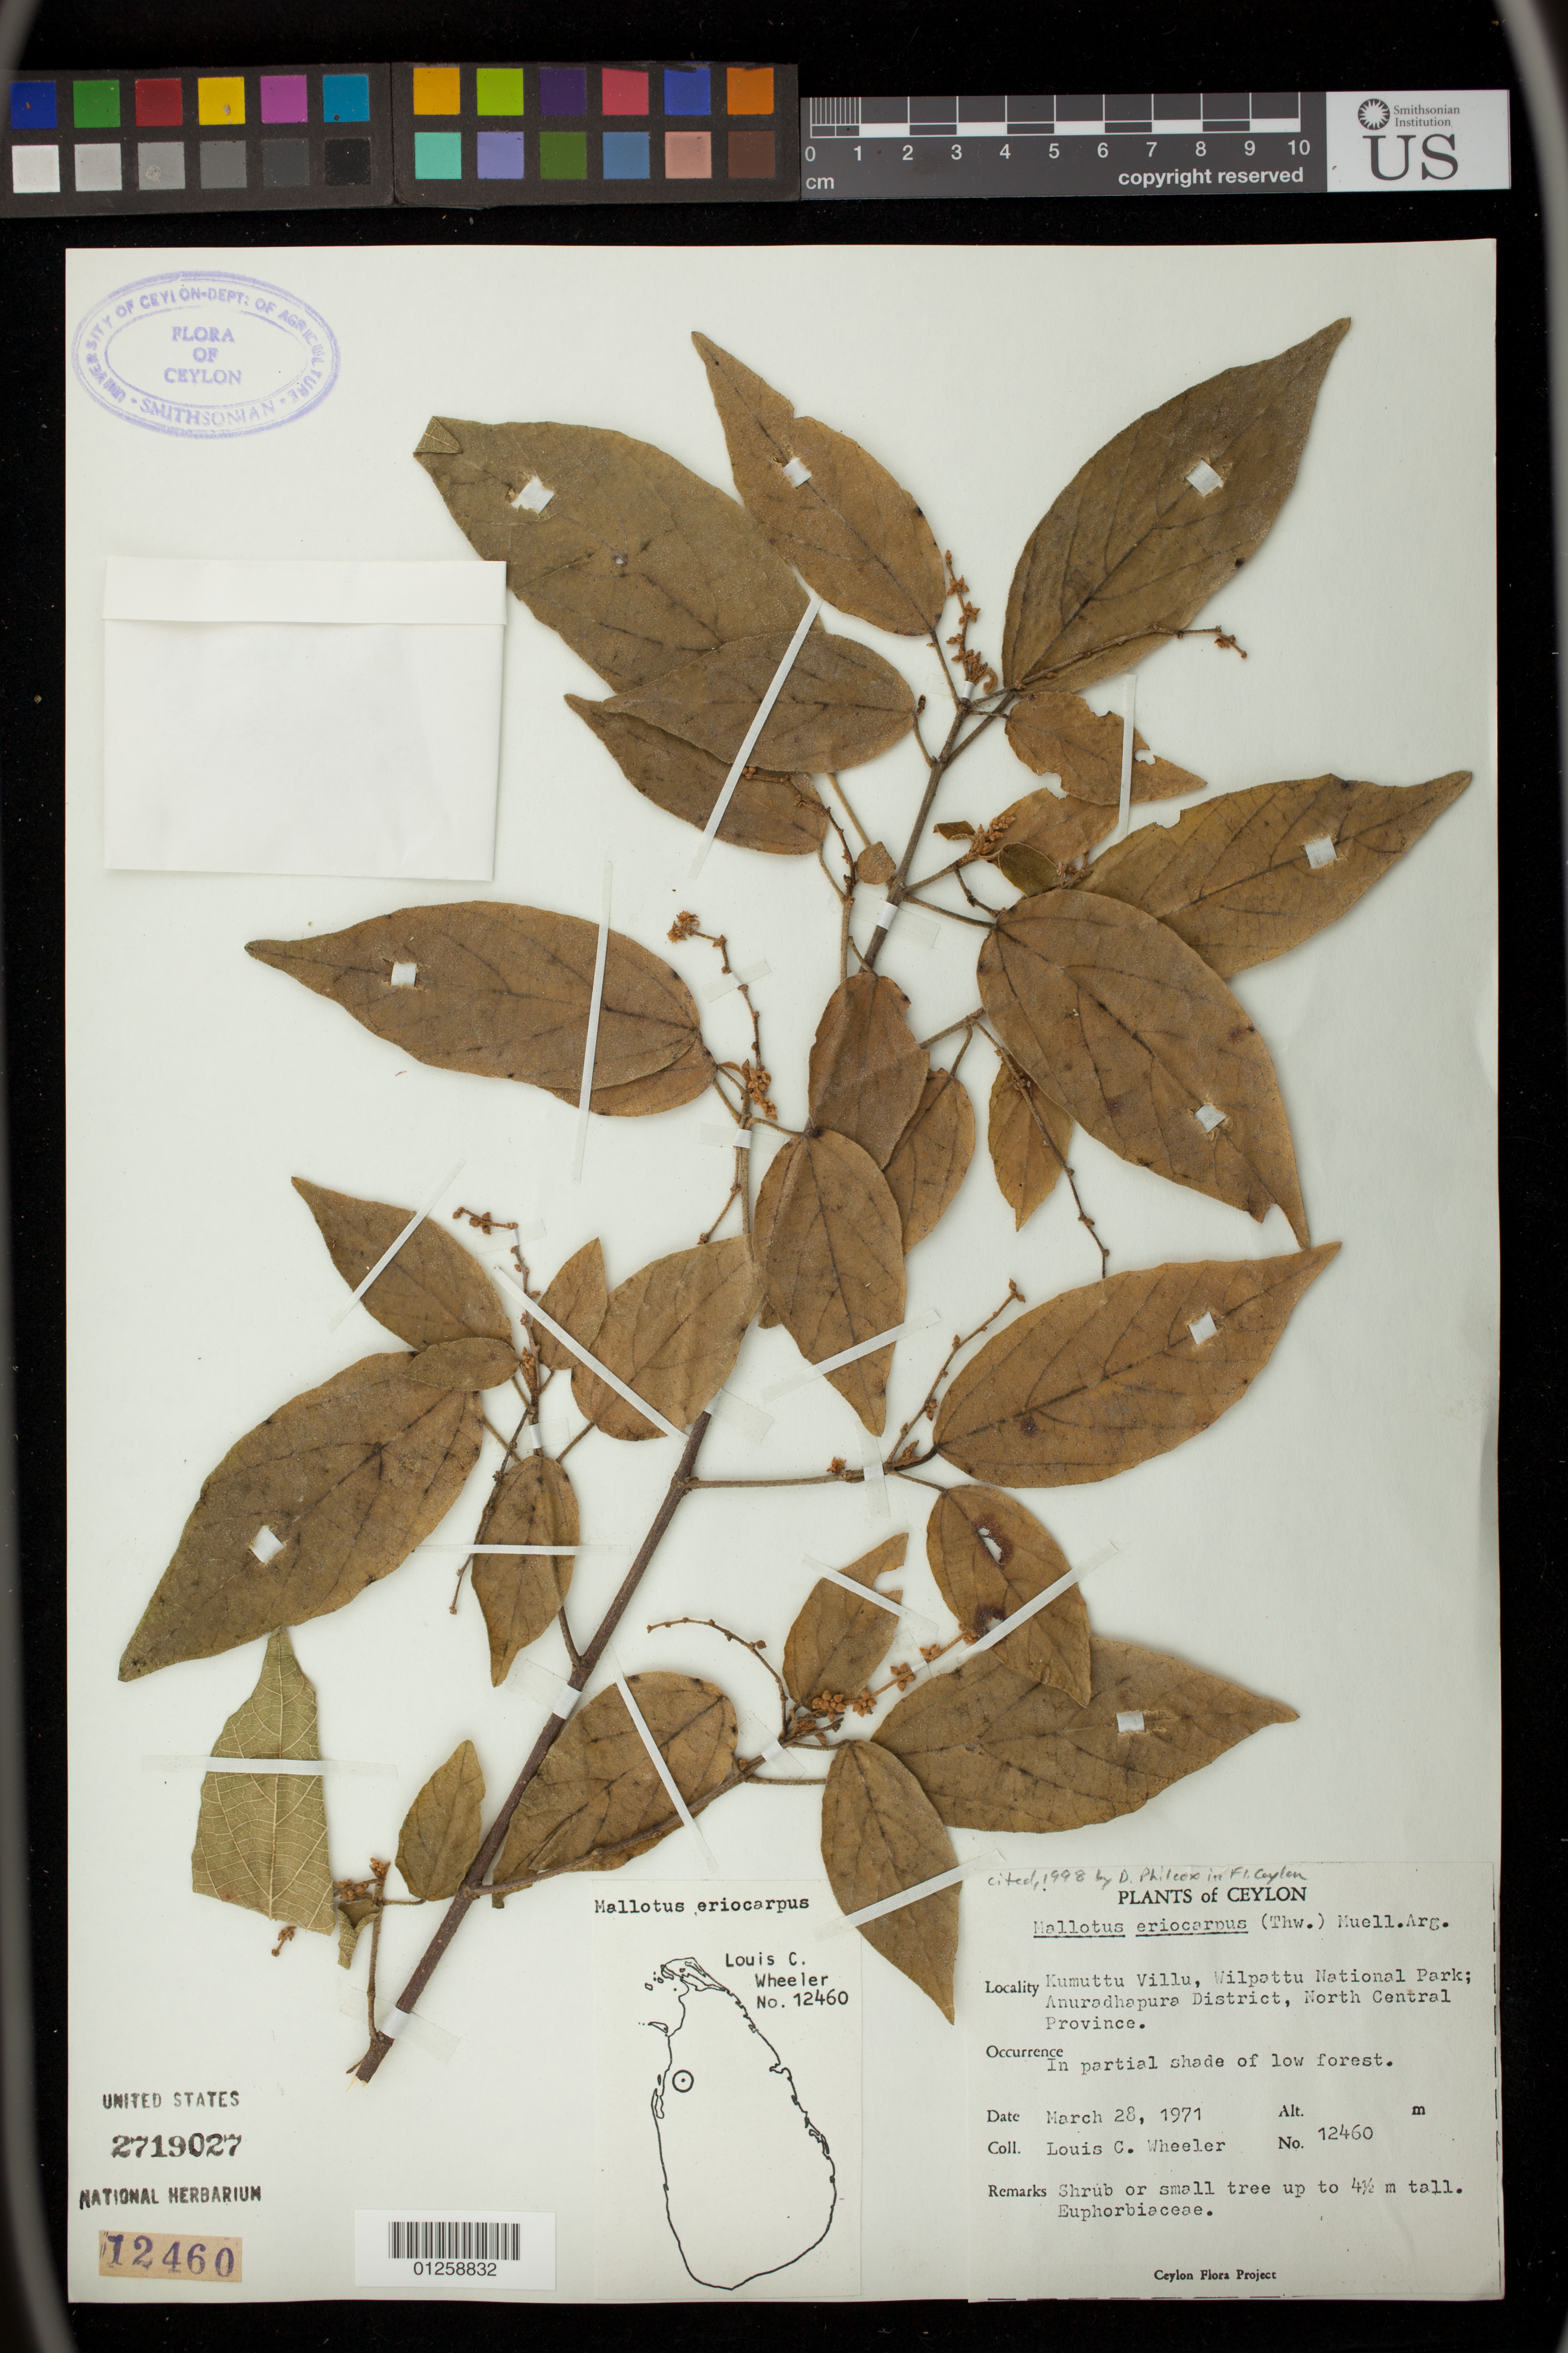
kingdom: Plantae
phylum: Tracheophyta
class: Magnoliopsida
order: Malpighiales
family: Euphorbiaceae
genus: Mallotus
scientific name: Mallotus eriocarpus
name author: (Thwaites) Müll. Arg.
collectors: L. C. Wheeler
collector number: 12460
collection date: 1971-03-28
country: Sri Lanka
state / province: North Central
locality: Kumuttu Villu, Wilpattu National Park; Anuradhapura District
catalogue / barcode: US 2719027